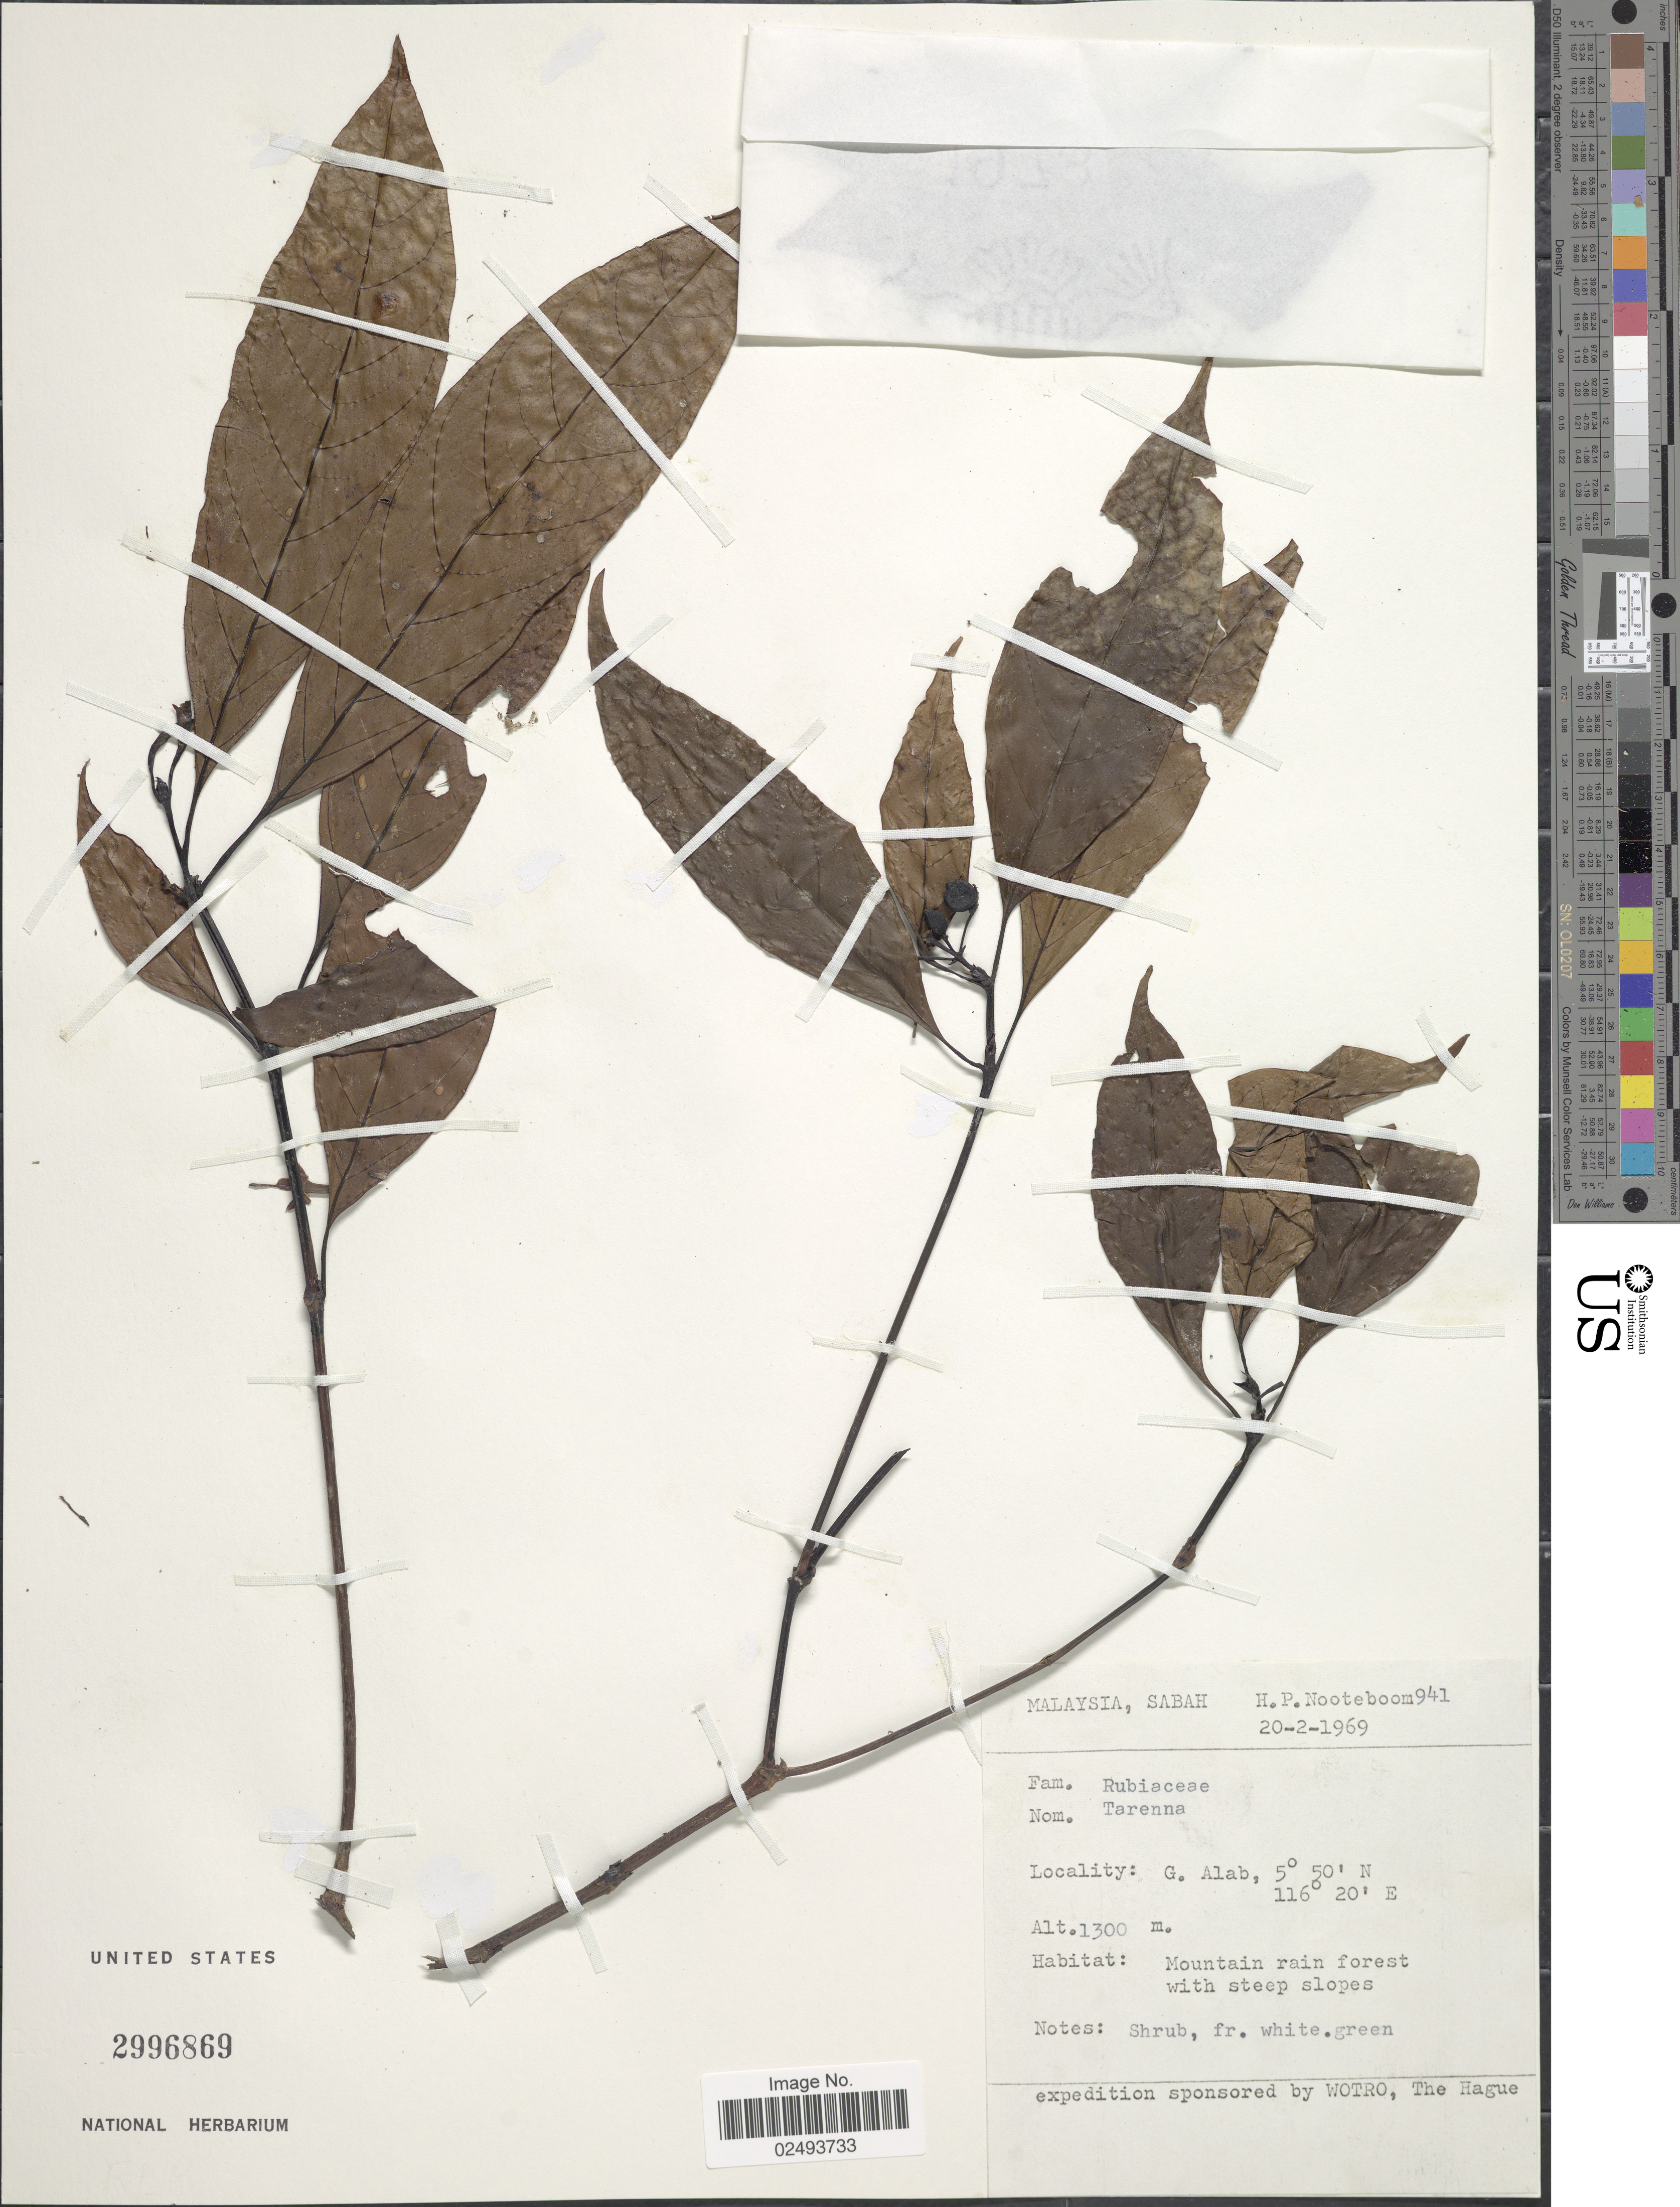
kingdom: Plantae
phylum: Tracheophyta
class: Magnoliopsida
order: Gentianales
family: Rubiaceae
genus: Tarenna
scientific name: Tarenna sp.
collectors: H. P. Nooteboom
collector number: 941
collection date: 1969-02-20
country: Malaysia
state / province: Sabah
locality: Malaysia, Sabah, G. Alab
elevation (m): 1300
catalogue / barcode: US 2996869